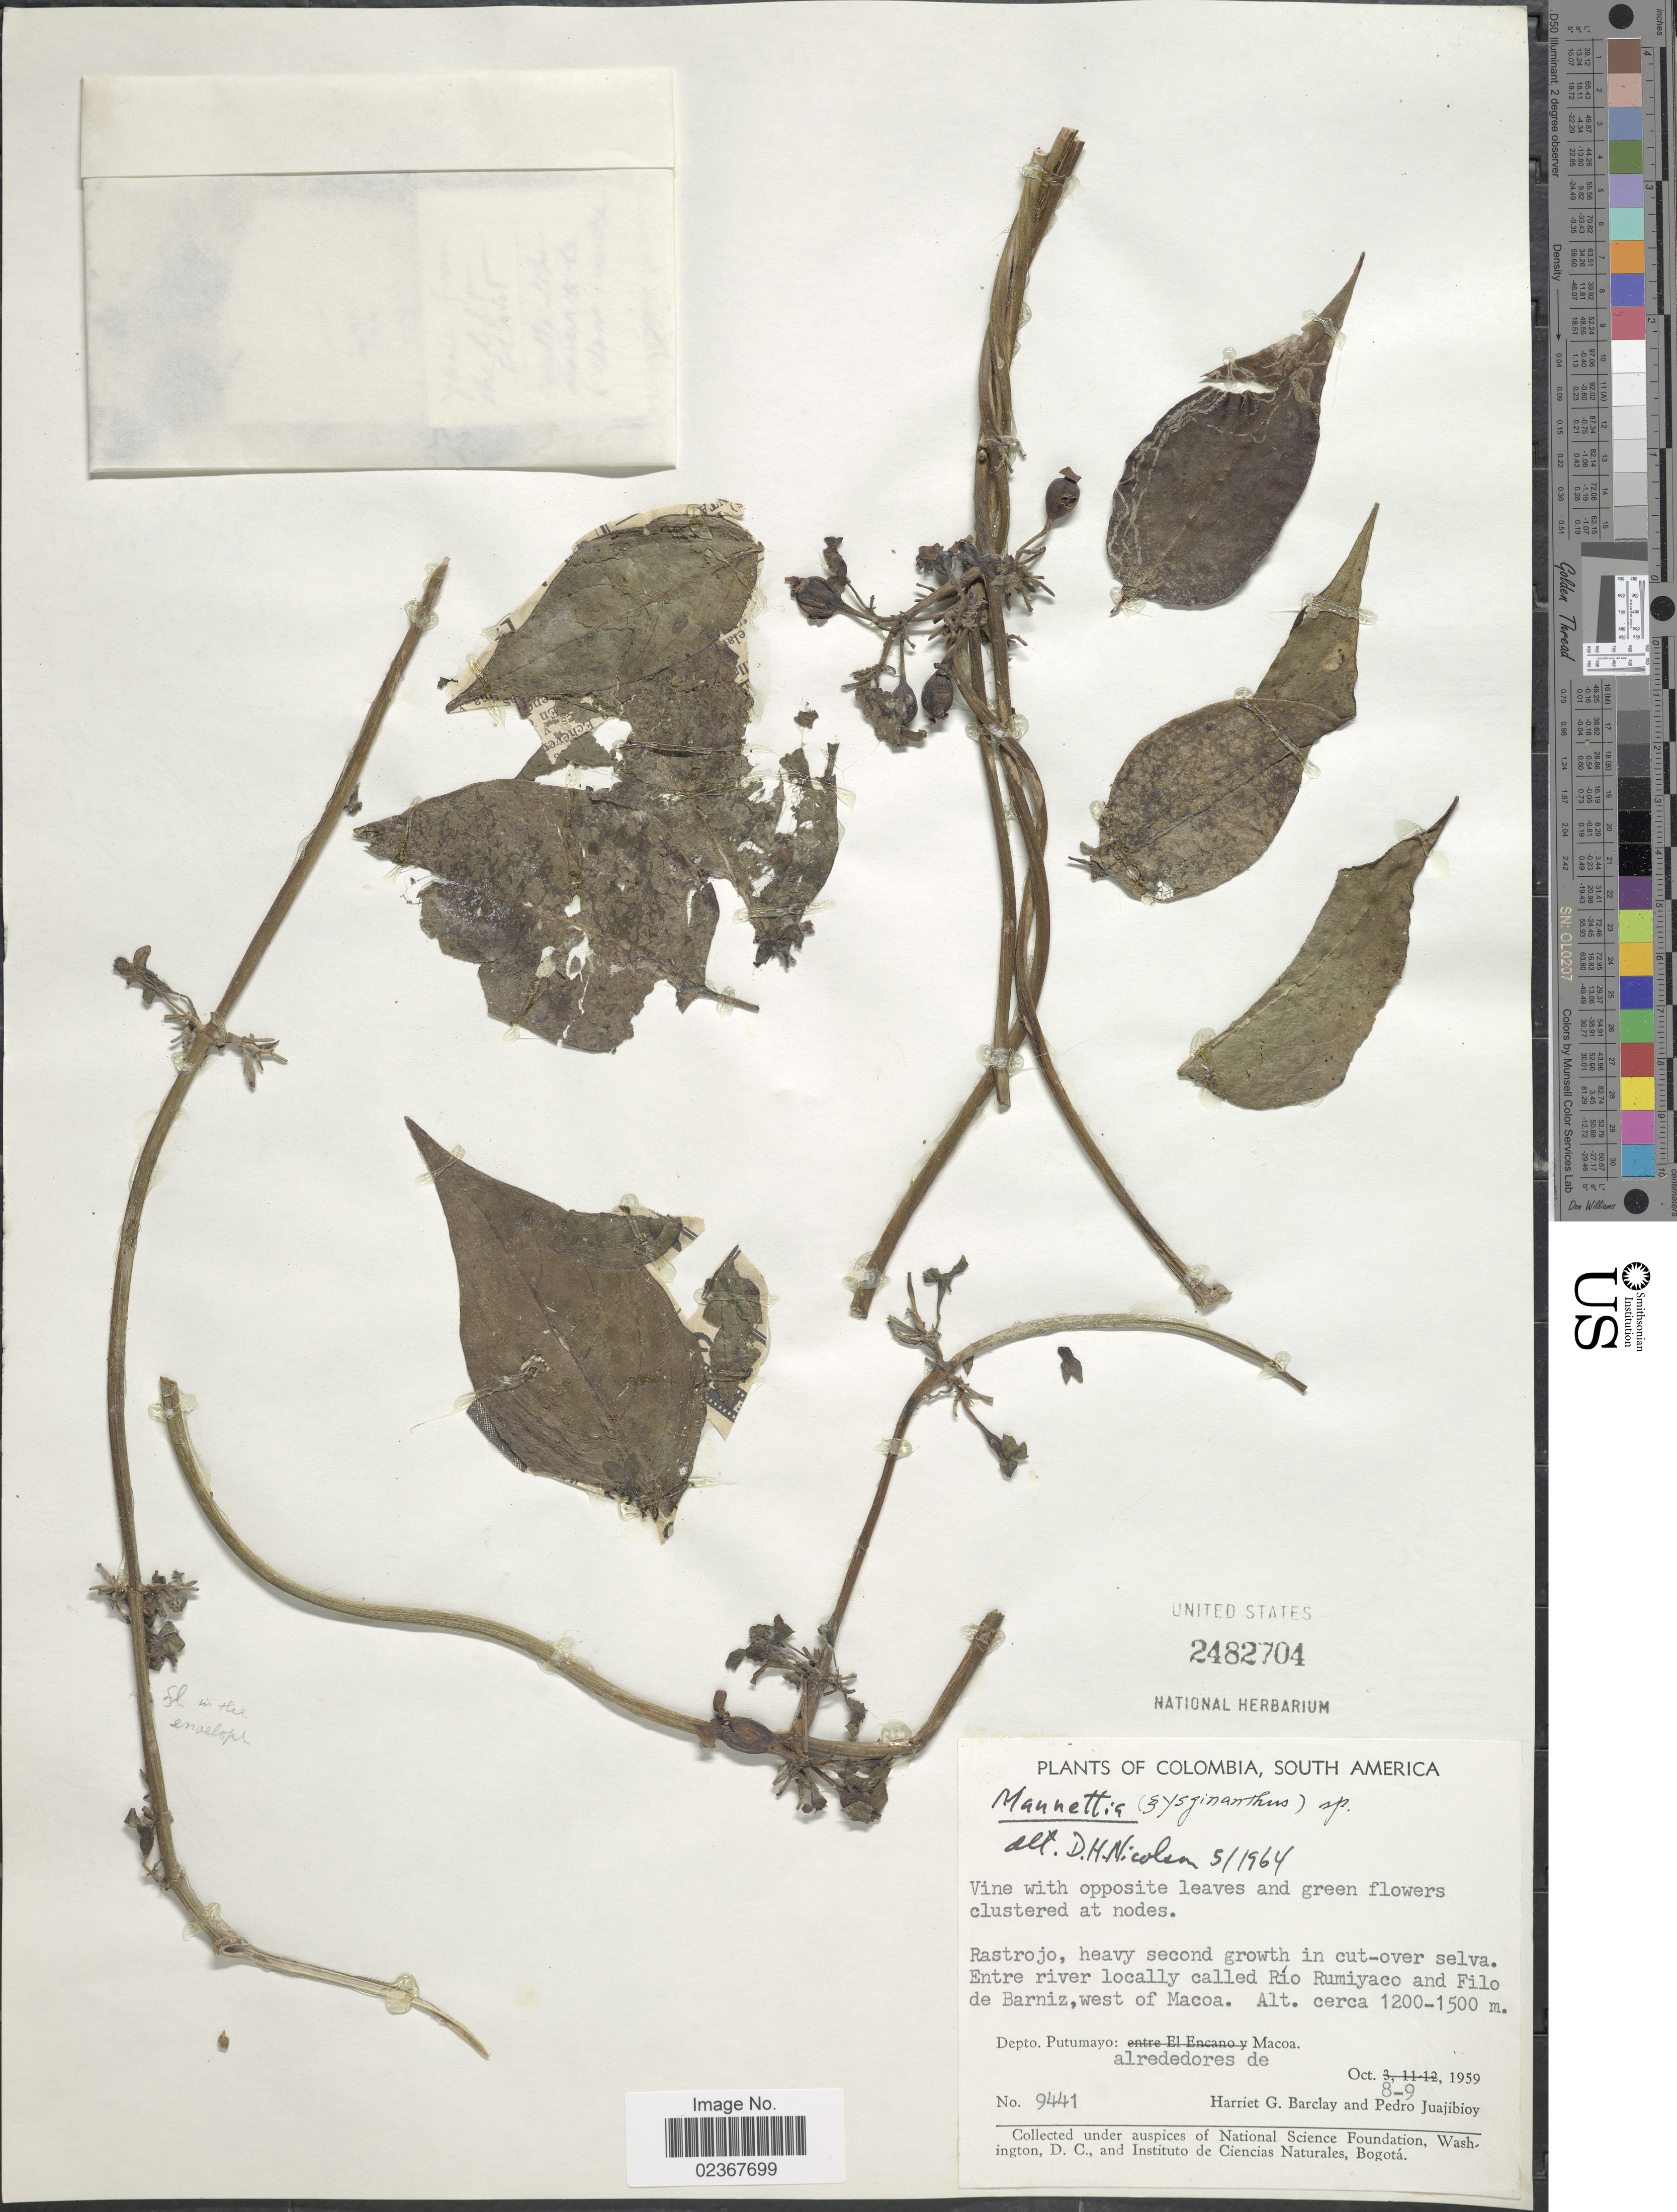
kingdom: Plantae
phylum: Tracheophyta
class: Magnoliopsida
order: Gentianales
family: Rubiaceae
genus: Manettia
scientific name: Manettia sp.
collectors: H. G. Barclay & P. Juajibioy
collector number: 9441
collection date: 1959-10-08/1959-10-09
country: Colombia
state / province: Putumayo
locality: Rastrojo, heavy second growth in cut-over selva. Entre river locally called Río Rumiyaco and Filo de Barniz, west of Macoa, Depto Putumayo: alrededores de Macoa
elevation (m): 1200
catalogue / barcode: US 2482704